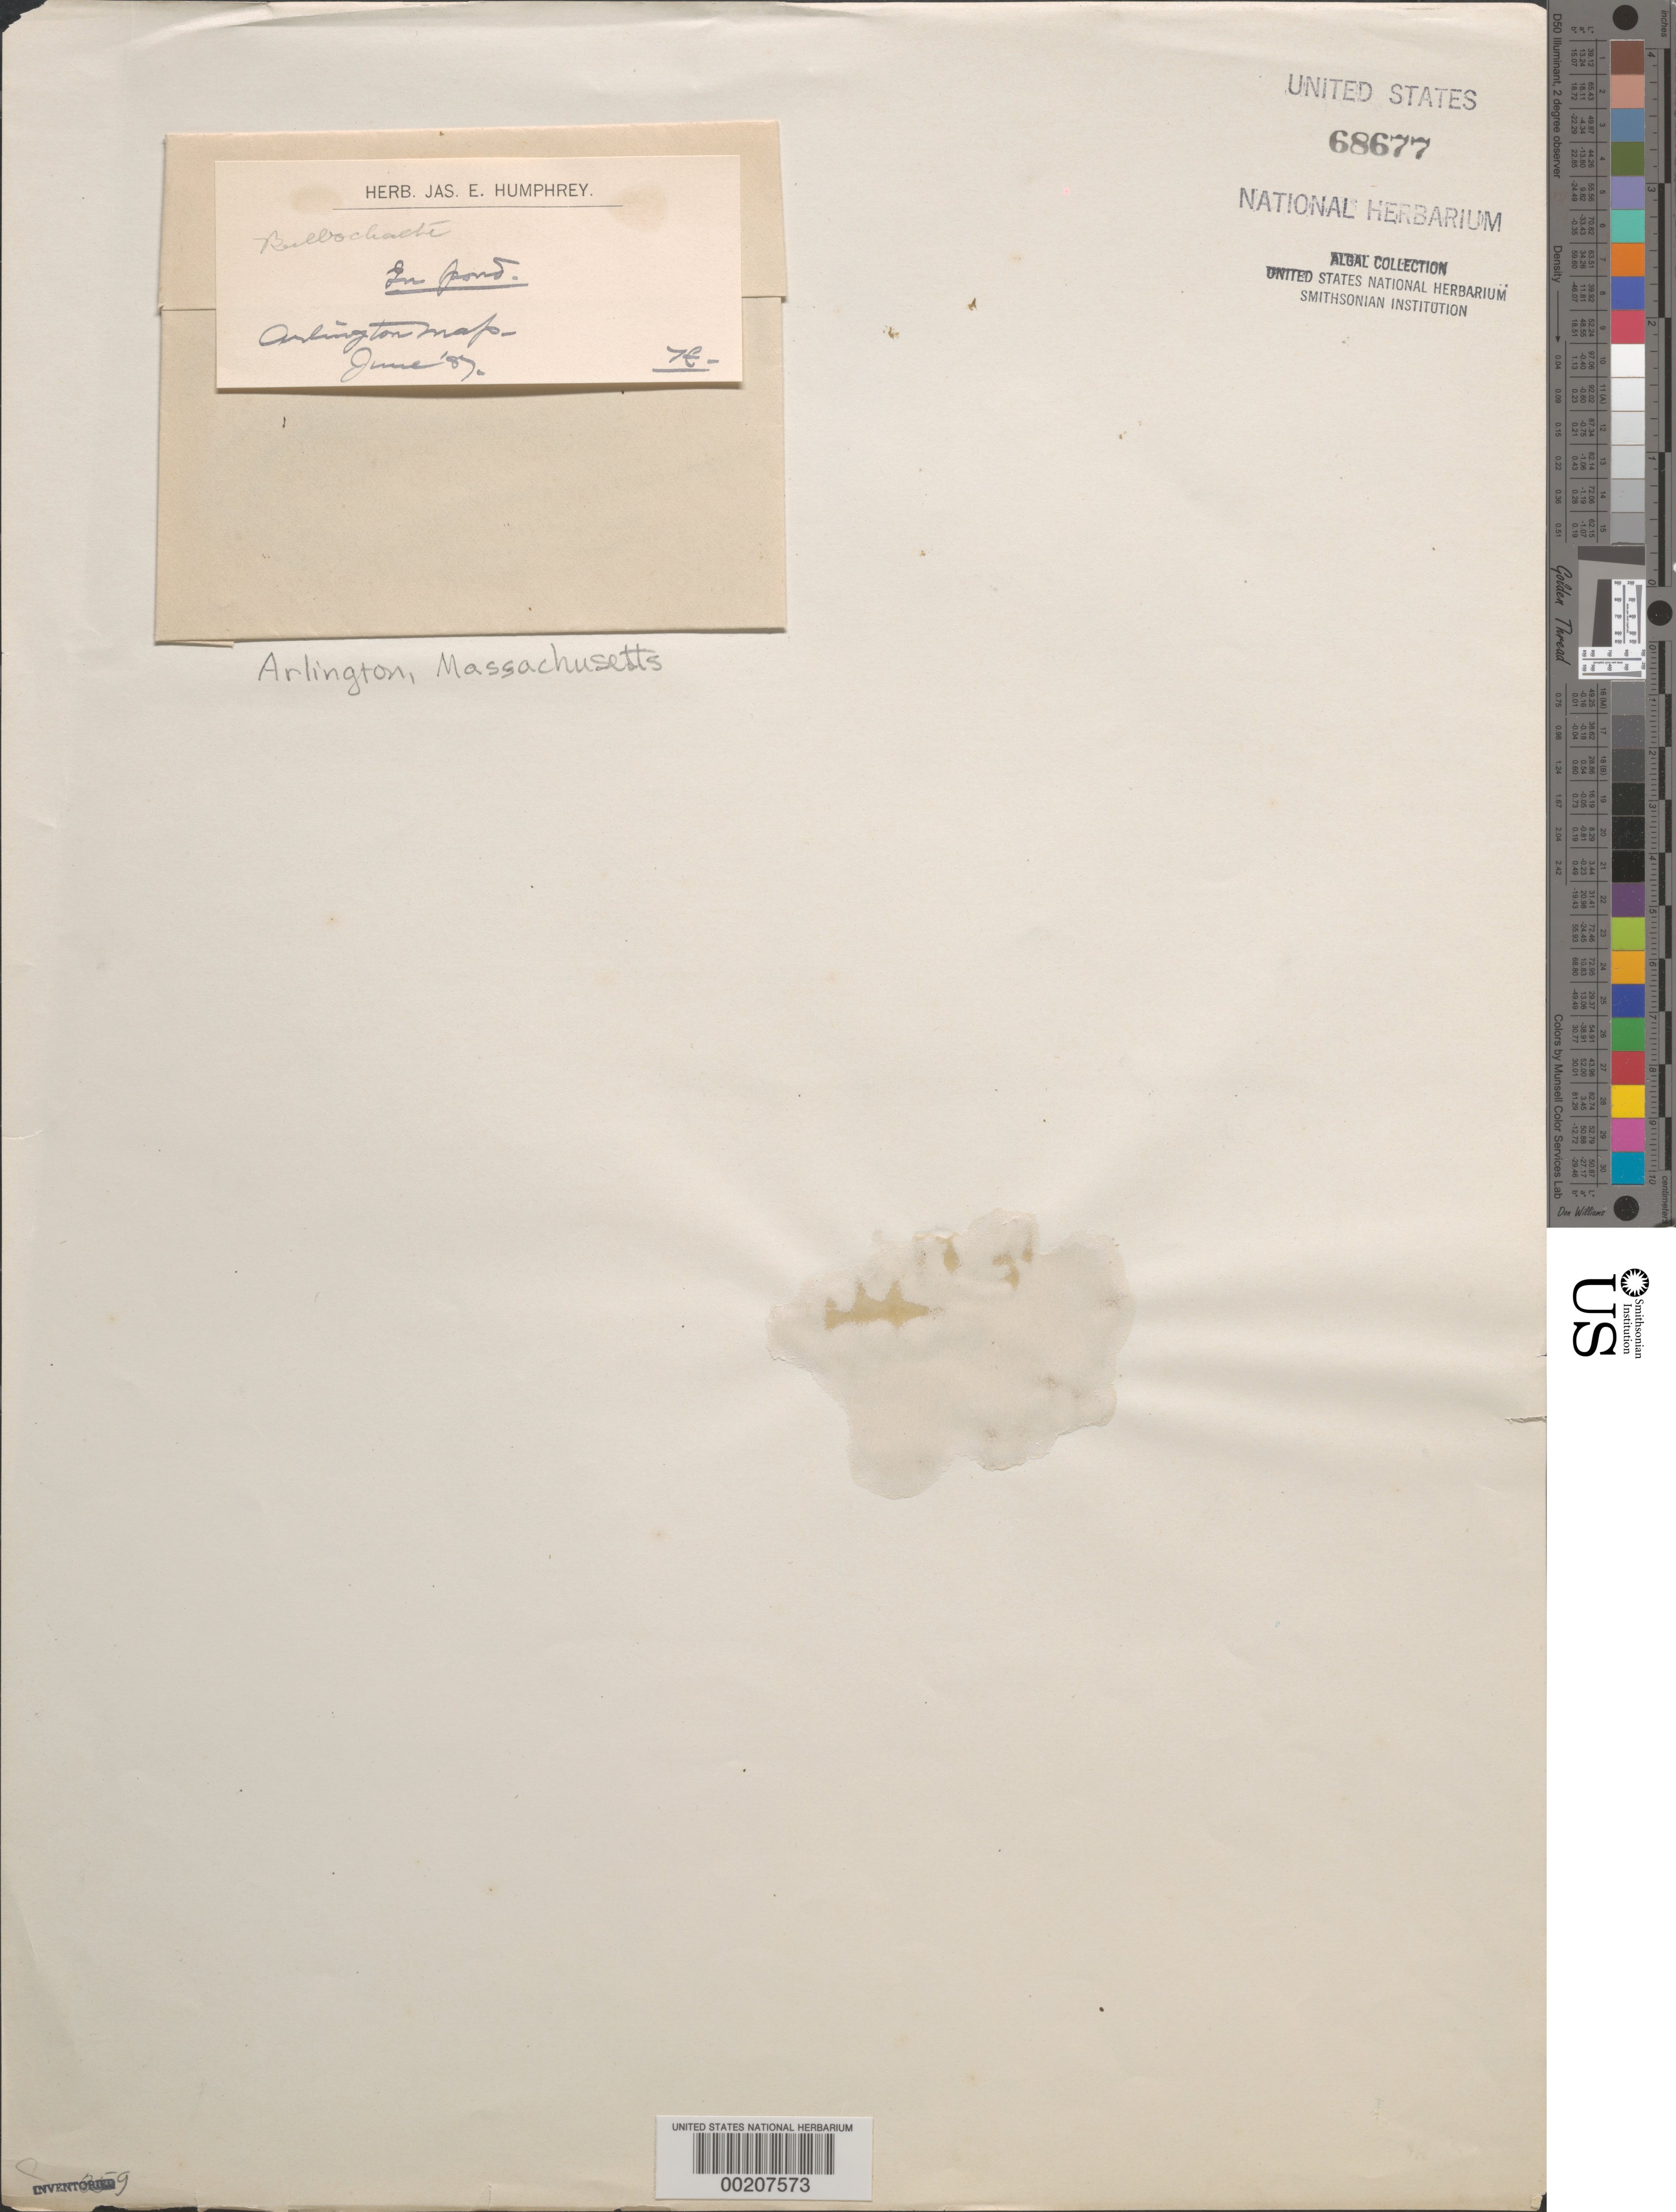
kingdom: Plantae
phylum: Chlorophyta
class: Chlorophyceae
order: Oedogoniales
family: Oedogoniaceae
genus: Bulbochaete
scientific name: Bulbochaete sp.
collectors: J. Humphrey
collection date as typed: Jun 1887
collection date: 1887-06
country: United States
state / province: Massachusetts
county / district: Middlesex County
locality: Arlington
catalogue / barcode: US 68677